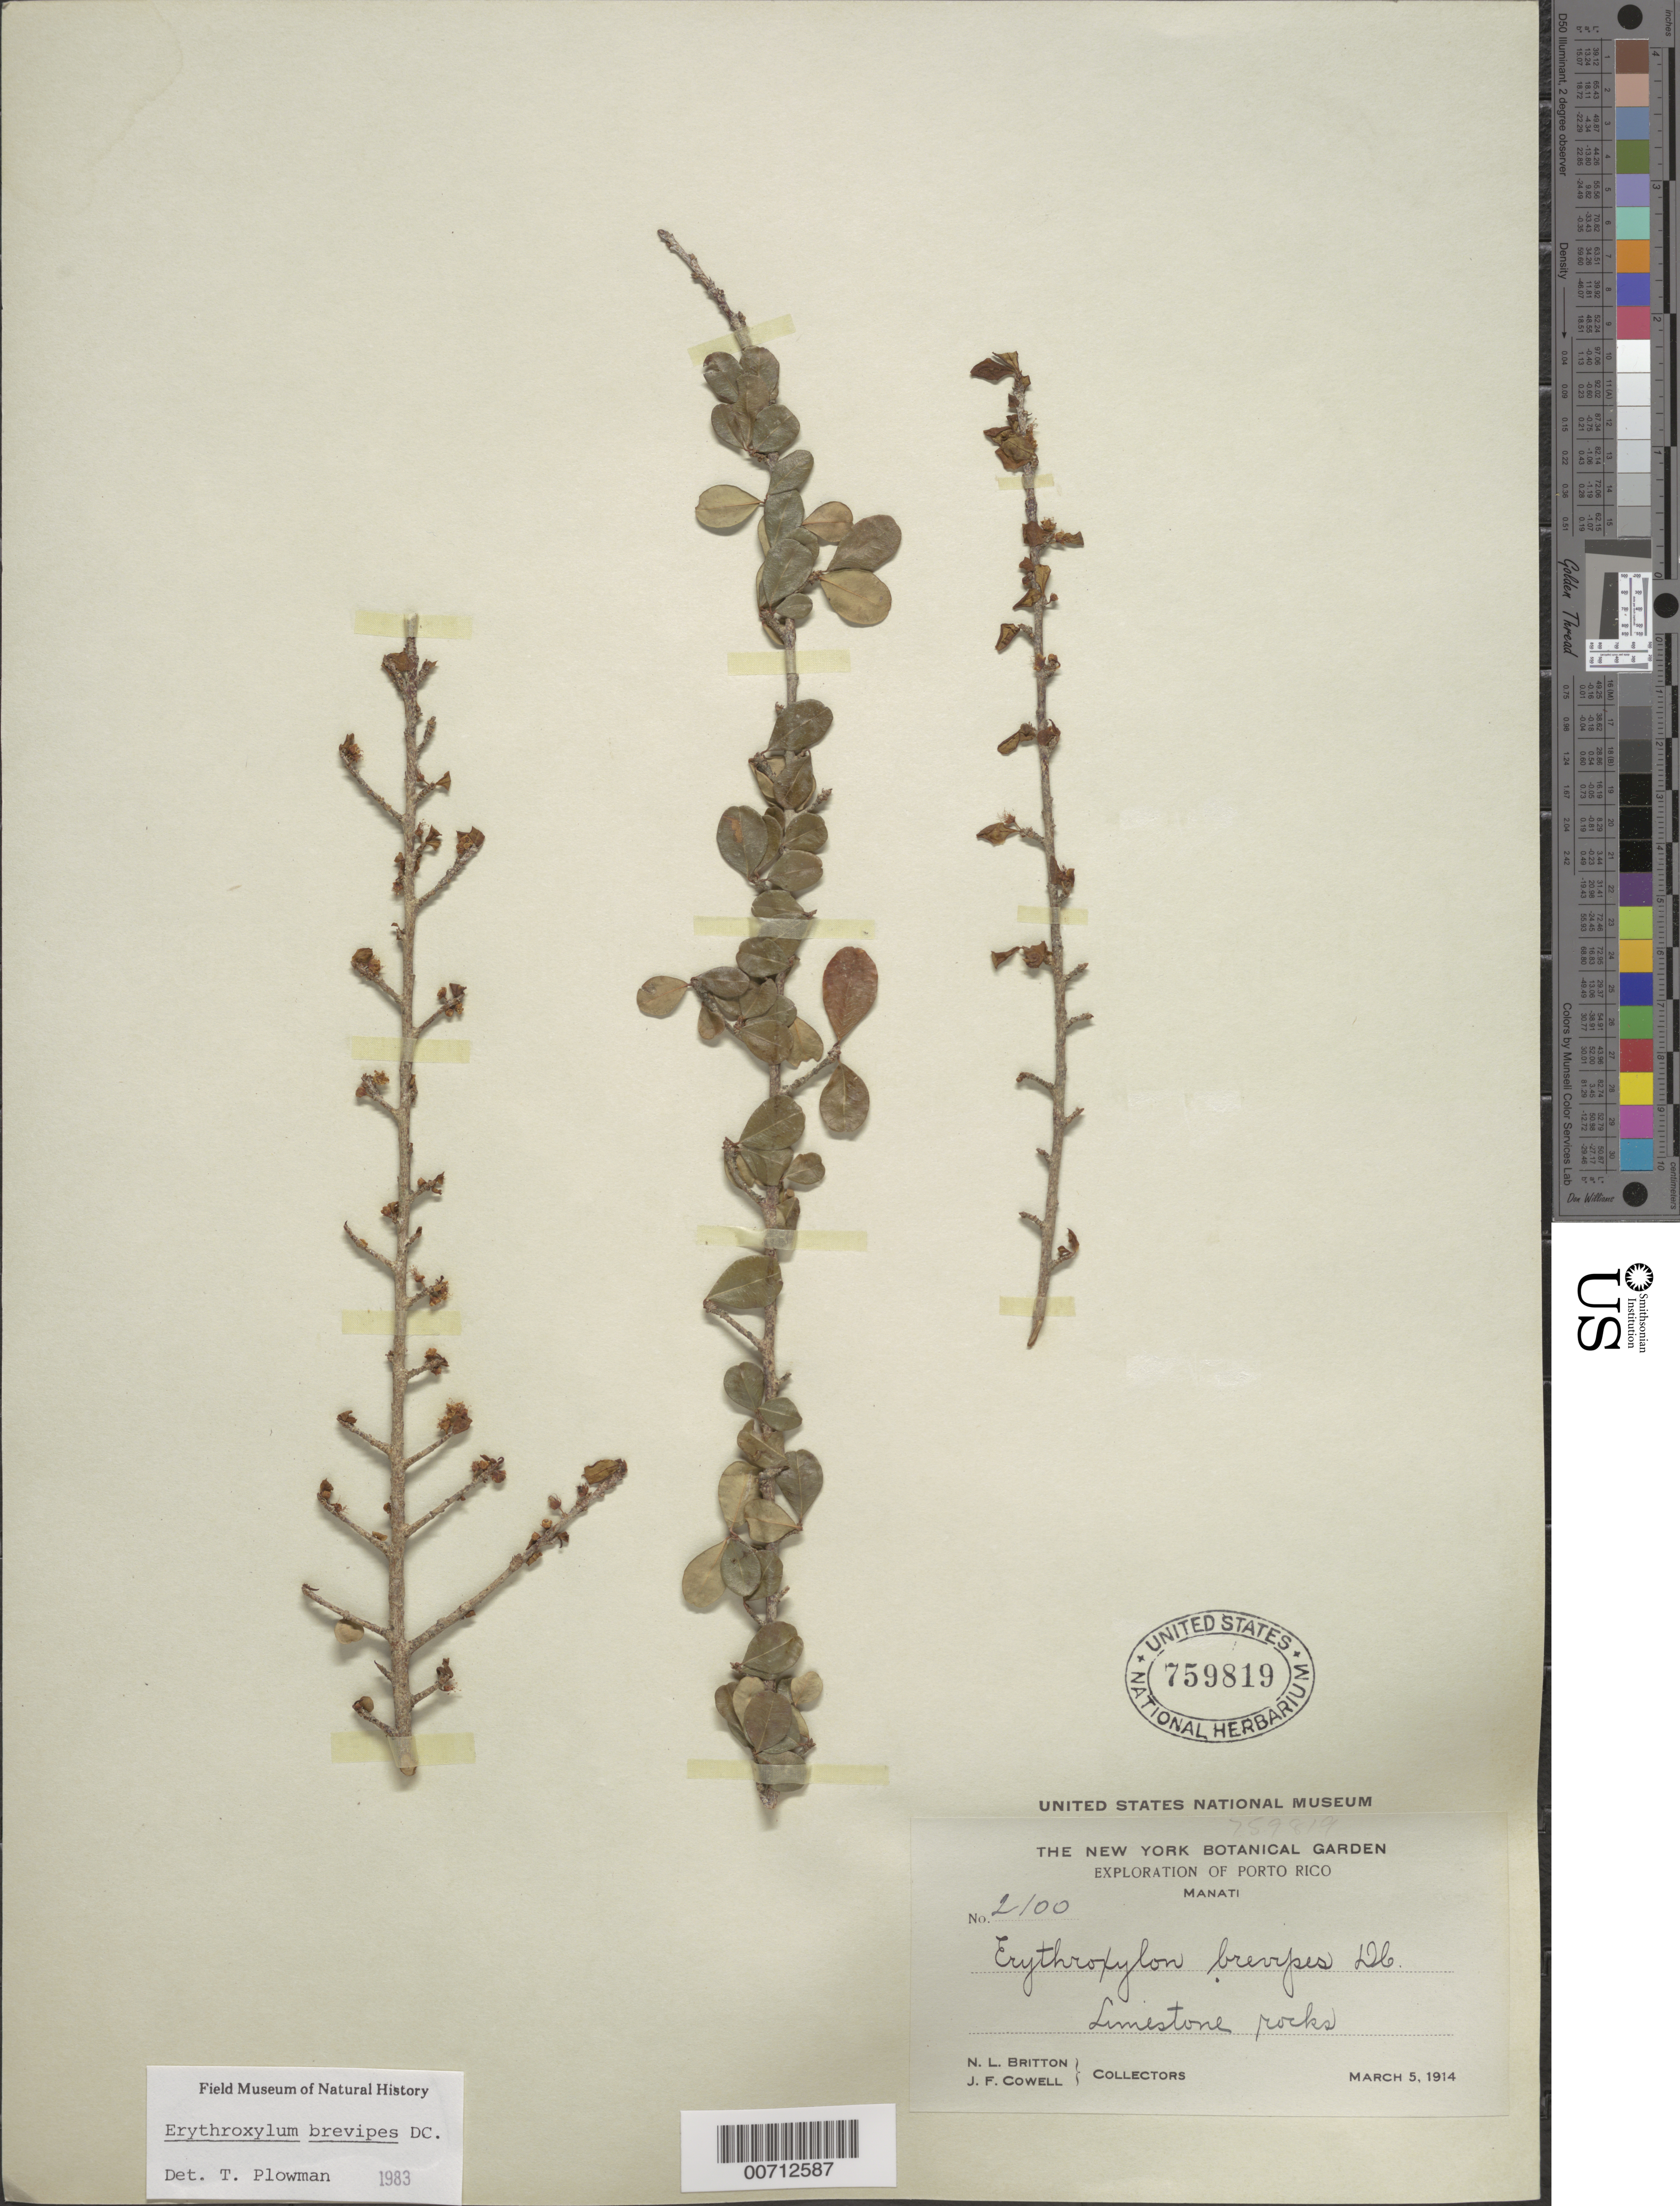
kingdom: Plantae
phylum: Tracheophyta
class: Magnoliopsida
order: Malpighiales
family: Erythroxylaceae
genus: Erythroxylum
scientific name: Erythroxylum brevipes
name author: DC.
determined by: Plowman, Timothy C.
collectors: N. Britton & J. F. Cowell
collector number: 2100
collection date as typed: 05 Mar 1914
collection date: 1914-03-05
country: Puerto Rico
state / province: Manati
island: Greater Antilles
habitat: Limestone rocks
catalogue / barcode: US 759819